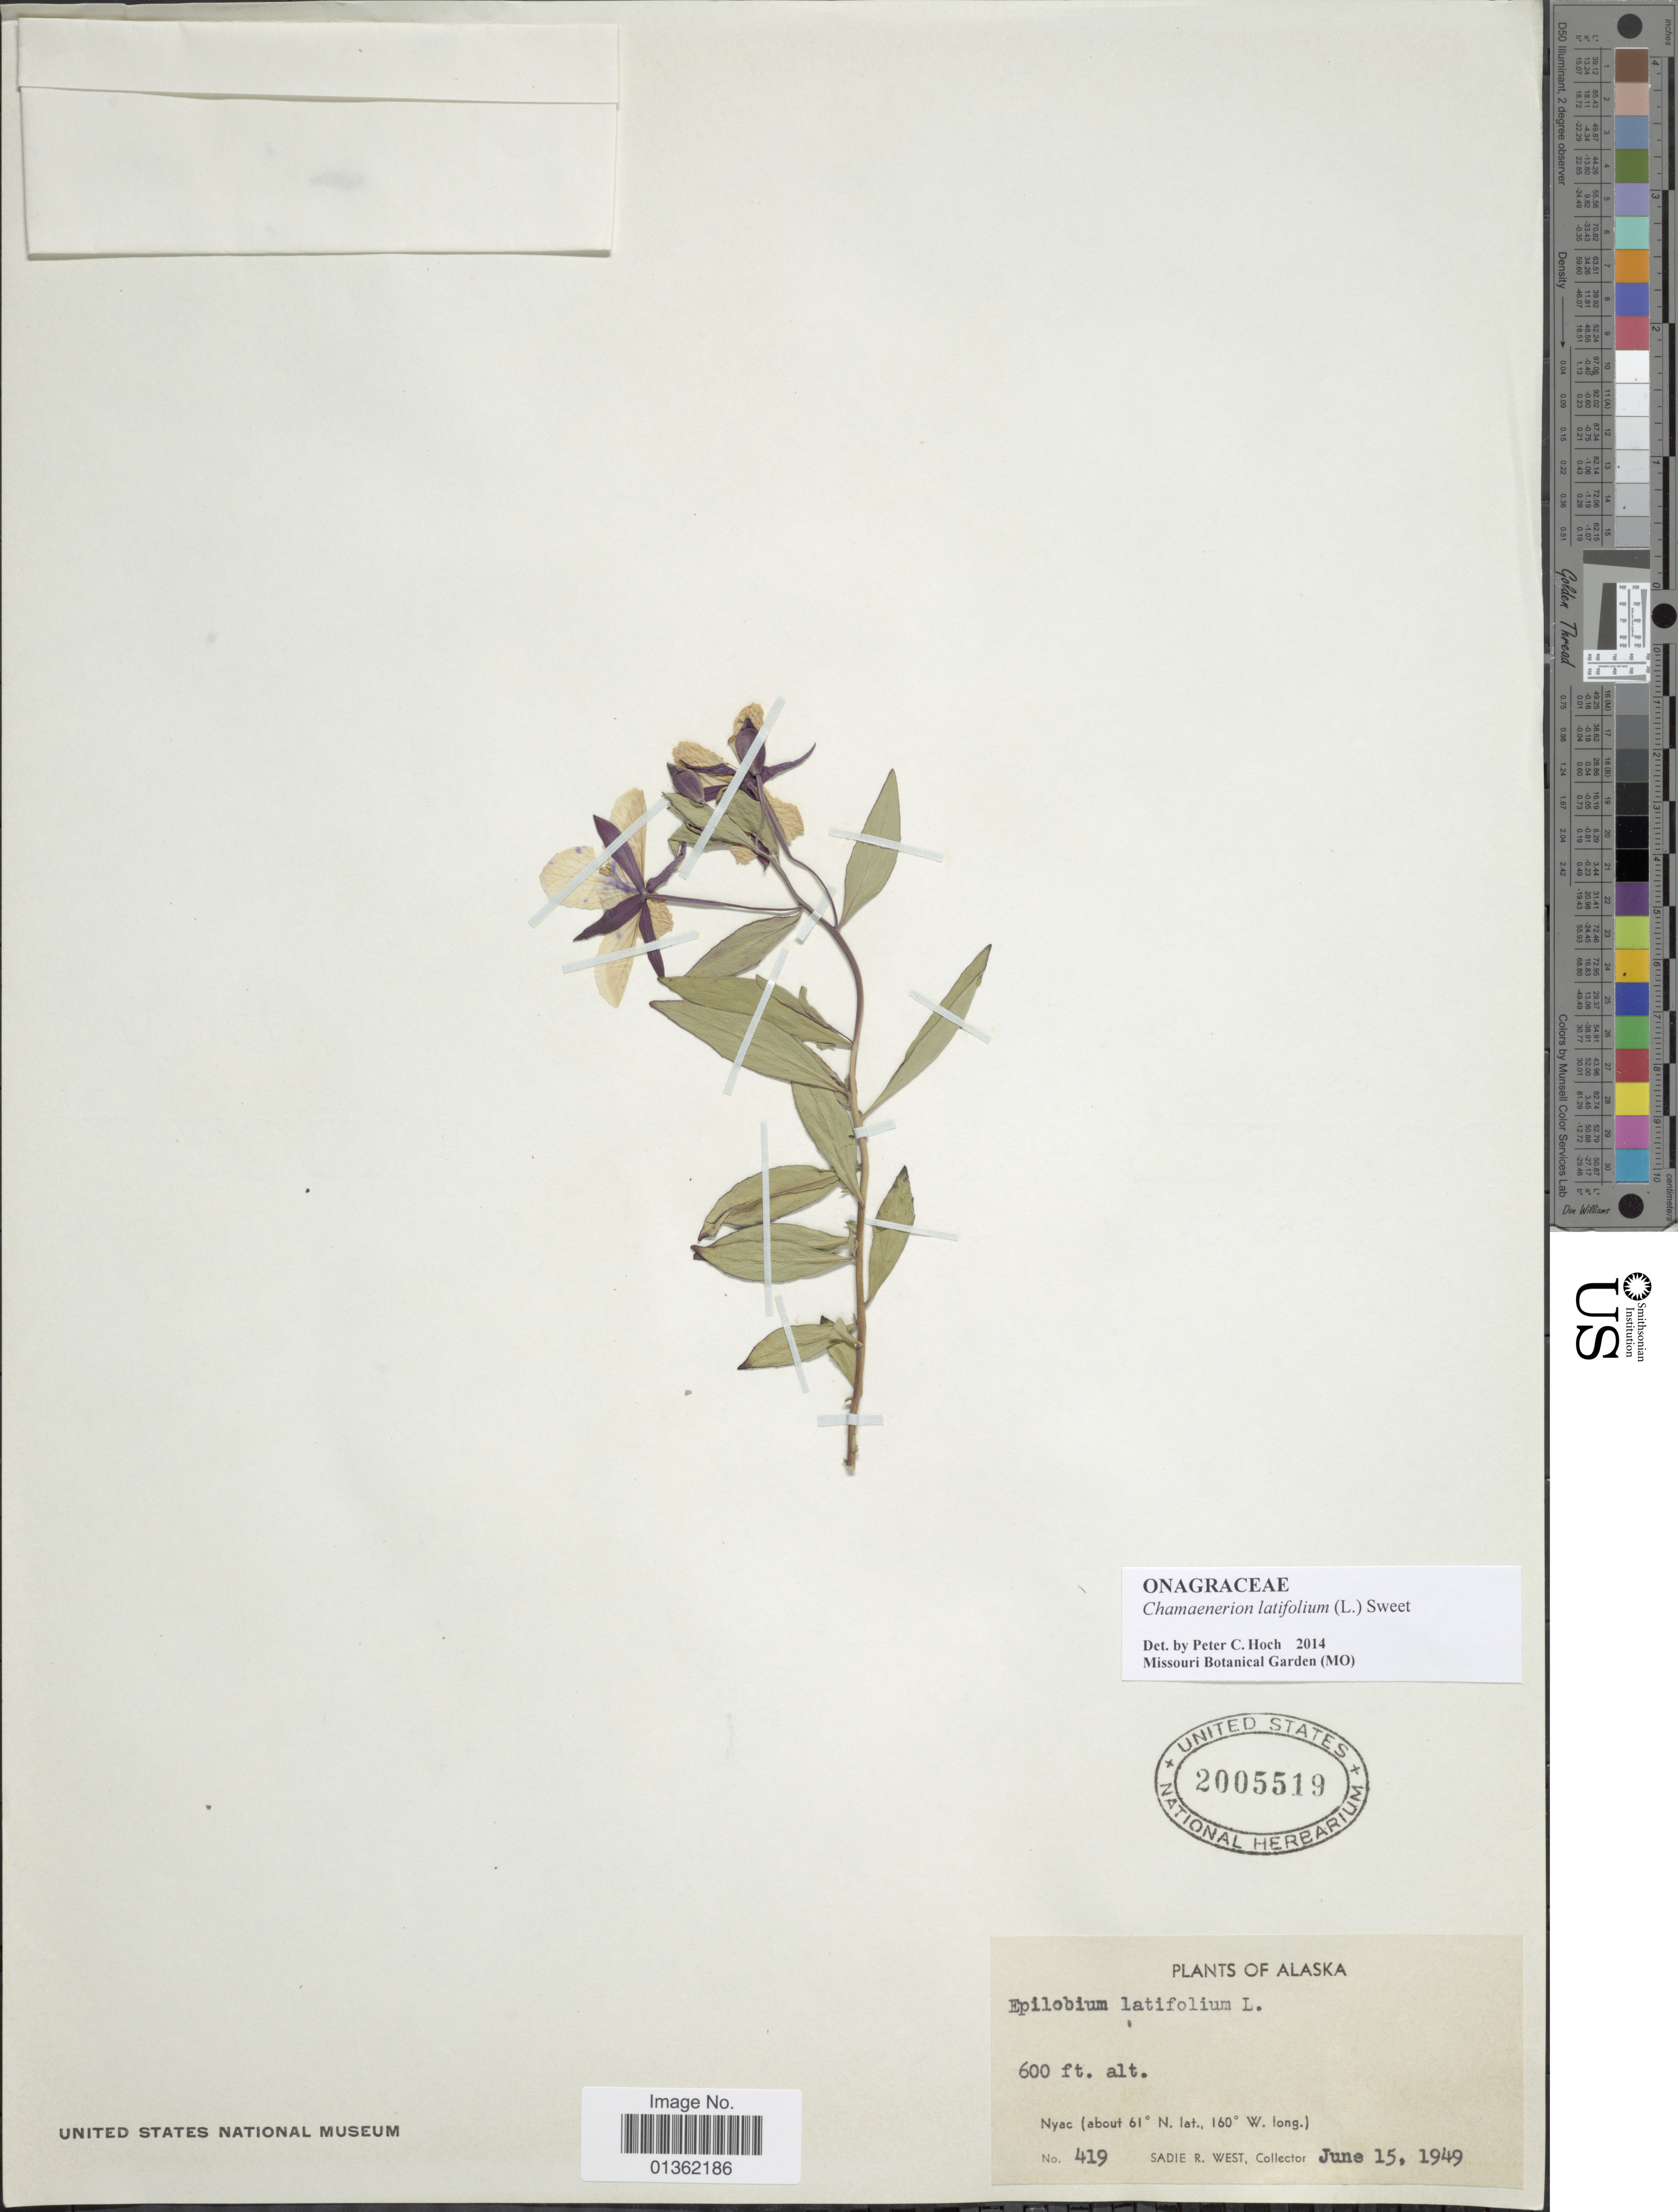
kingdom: Plantae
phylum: Tracheophyta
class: Magnoliopsida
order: Myrtales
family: Onagraceae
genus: Chamaenerion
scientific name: Chamaenerion latifolium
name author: (L.) Th. Fr. & Lange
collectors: S. R. West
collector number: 419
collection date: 1949-06-15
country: United States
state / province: Alaska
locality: Nyac.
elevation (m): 183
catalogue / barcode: US 2005519